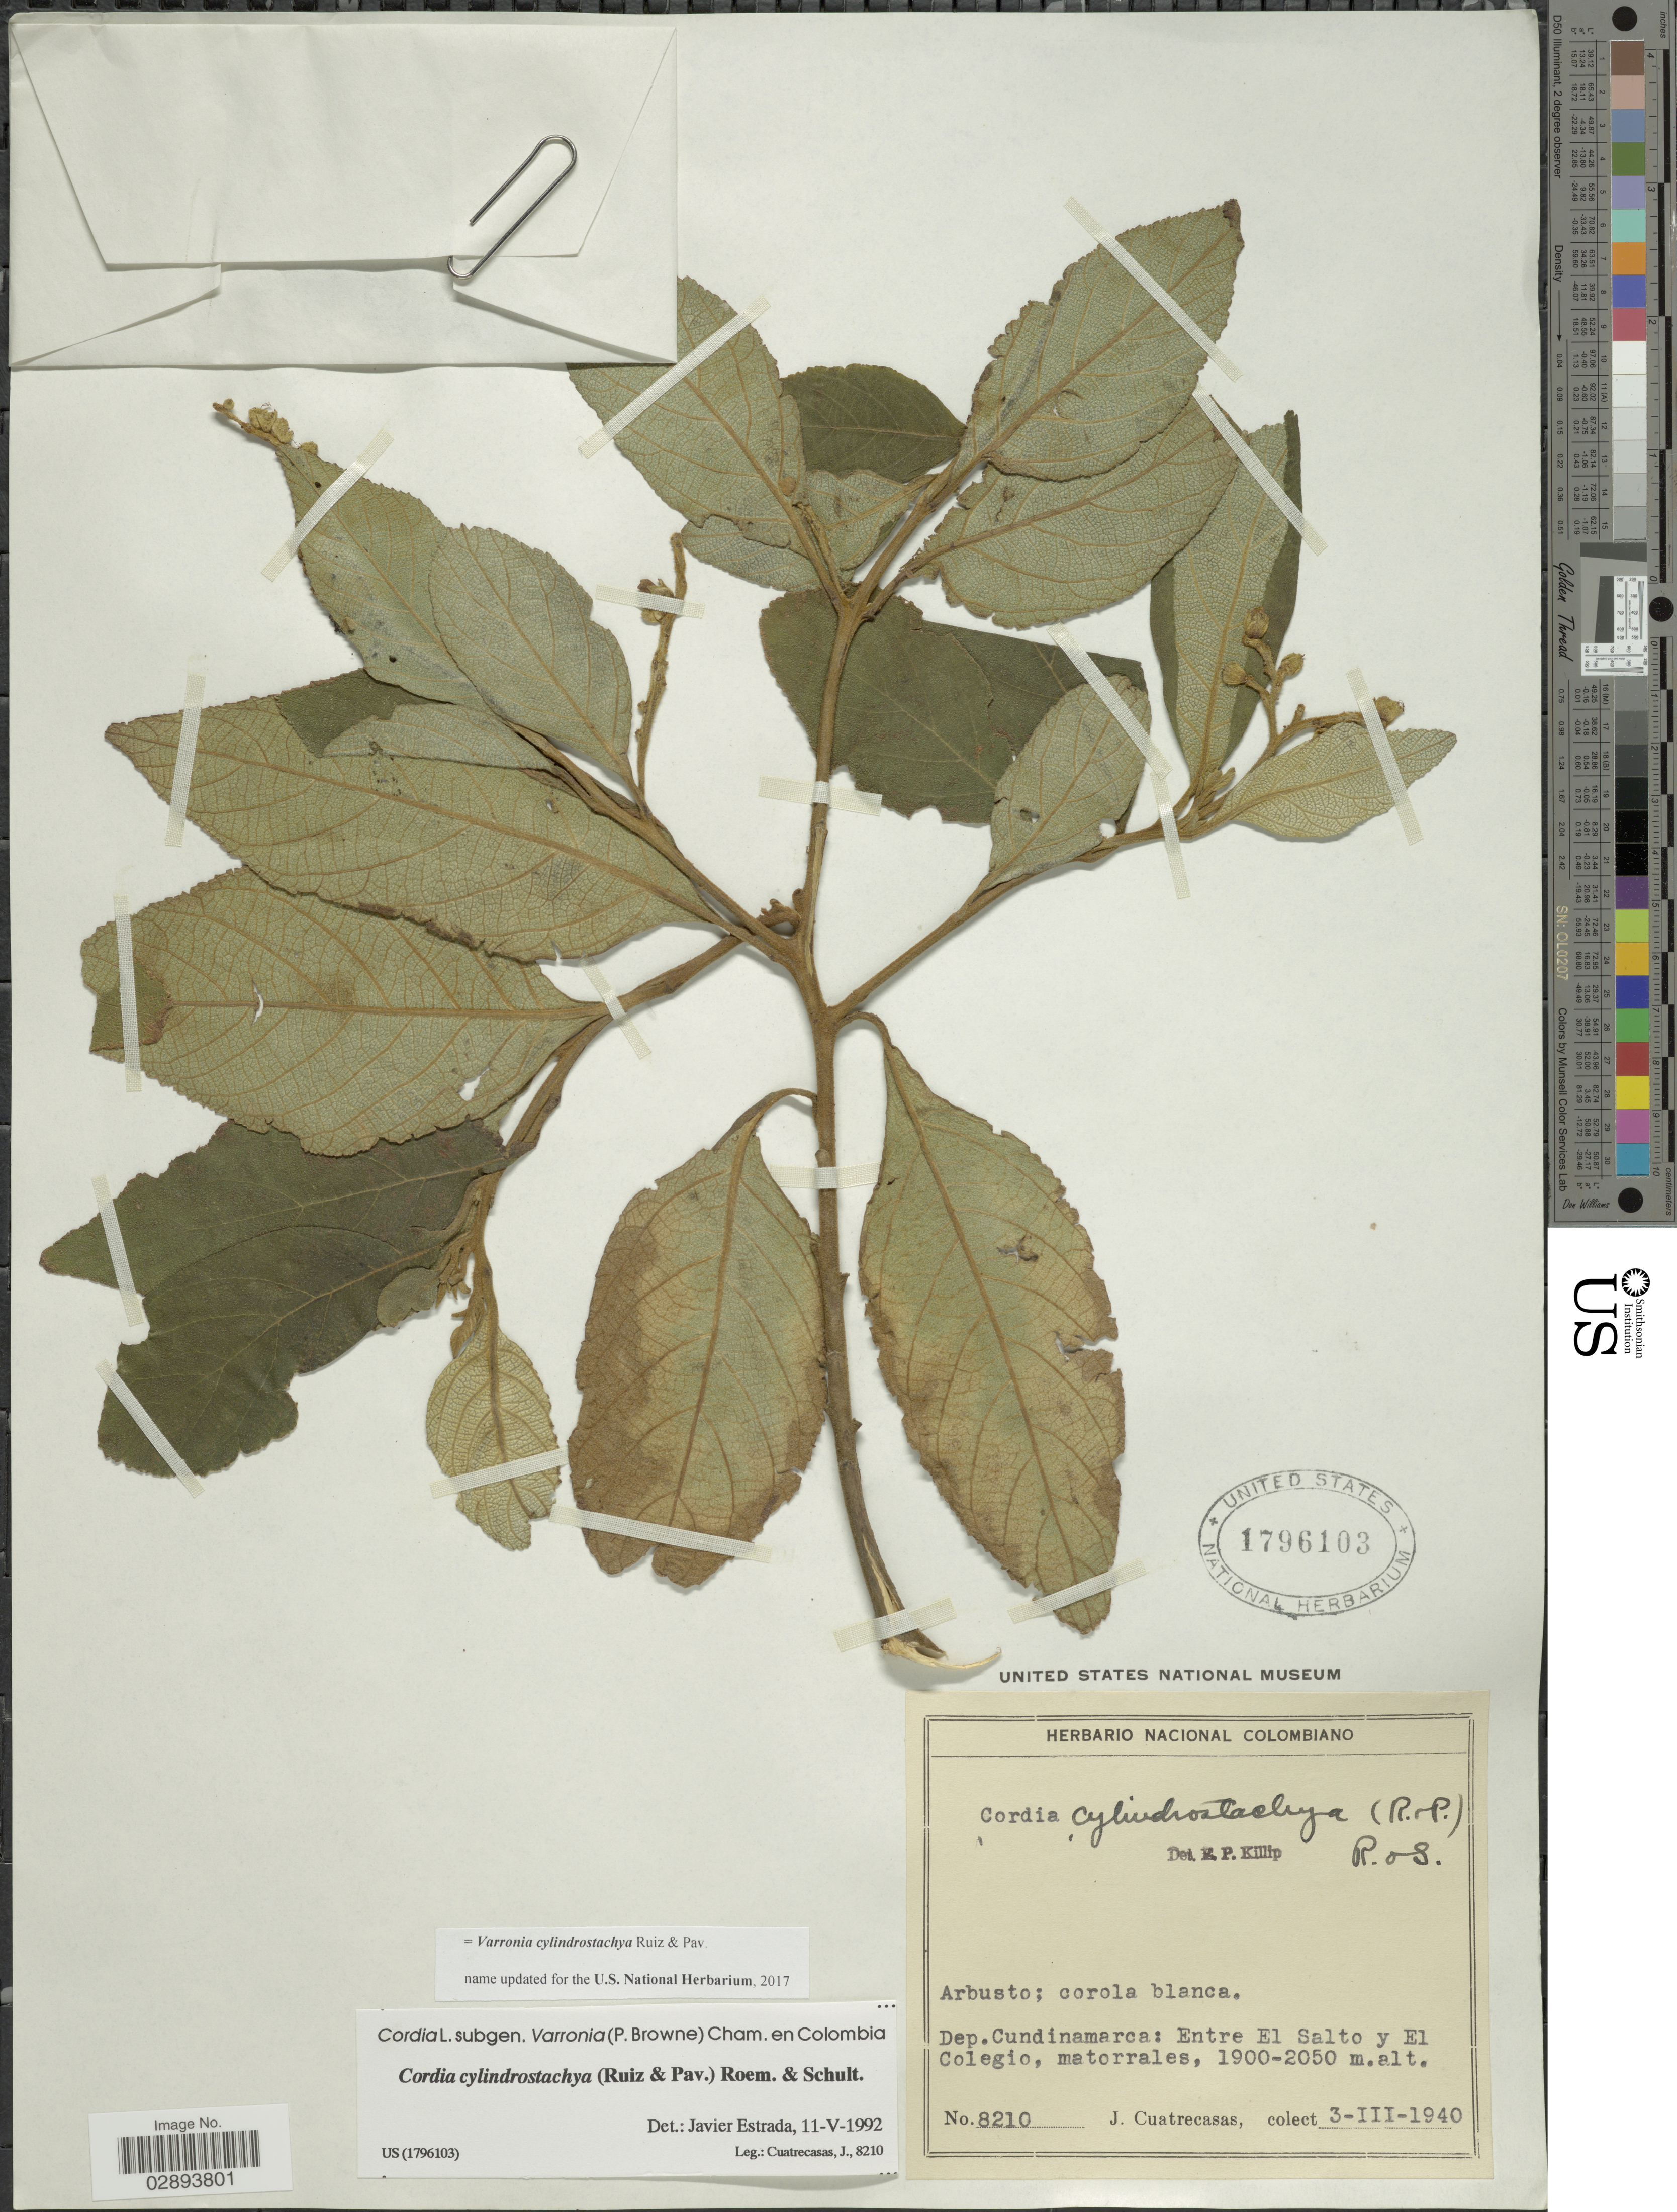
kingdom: Plantae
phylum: Tracheophyta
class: Magnoliopsida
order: Boraginales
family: Cordiaceae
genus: Varronia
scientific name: Varronia cylindrostachya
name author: Ruiz & Pav.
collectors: J. Cuatrecasas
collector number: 8210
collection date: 1940-03-03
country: Colombia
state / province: Cundinamarca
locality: Dep. Cundinamarca, Entre El Salto y El Colegio.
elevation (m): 1900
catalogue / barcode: US 1796103